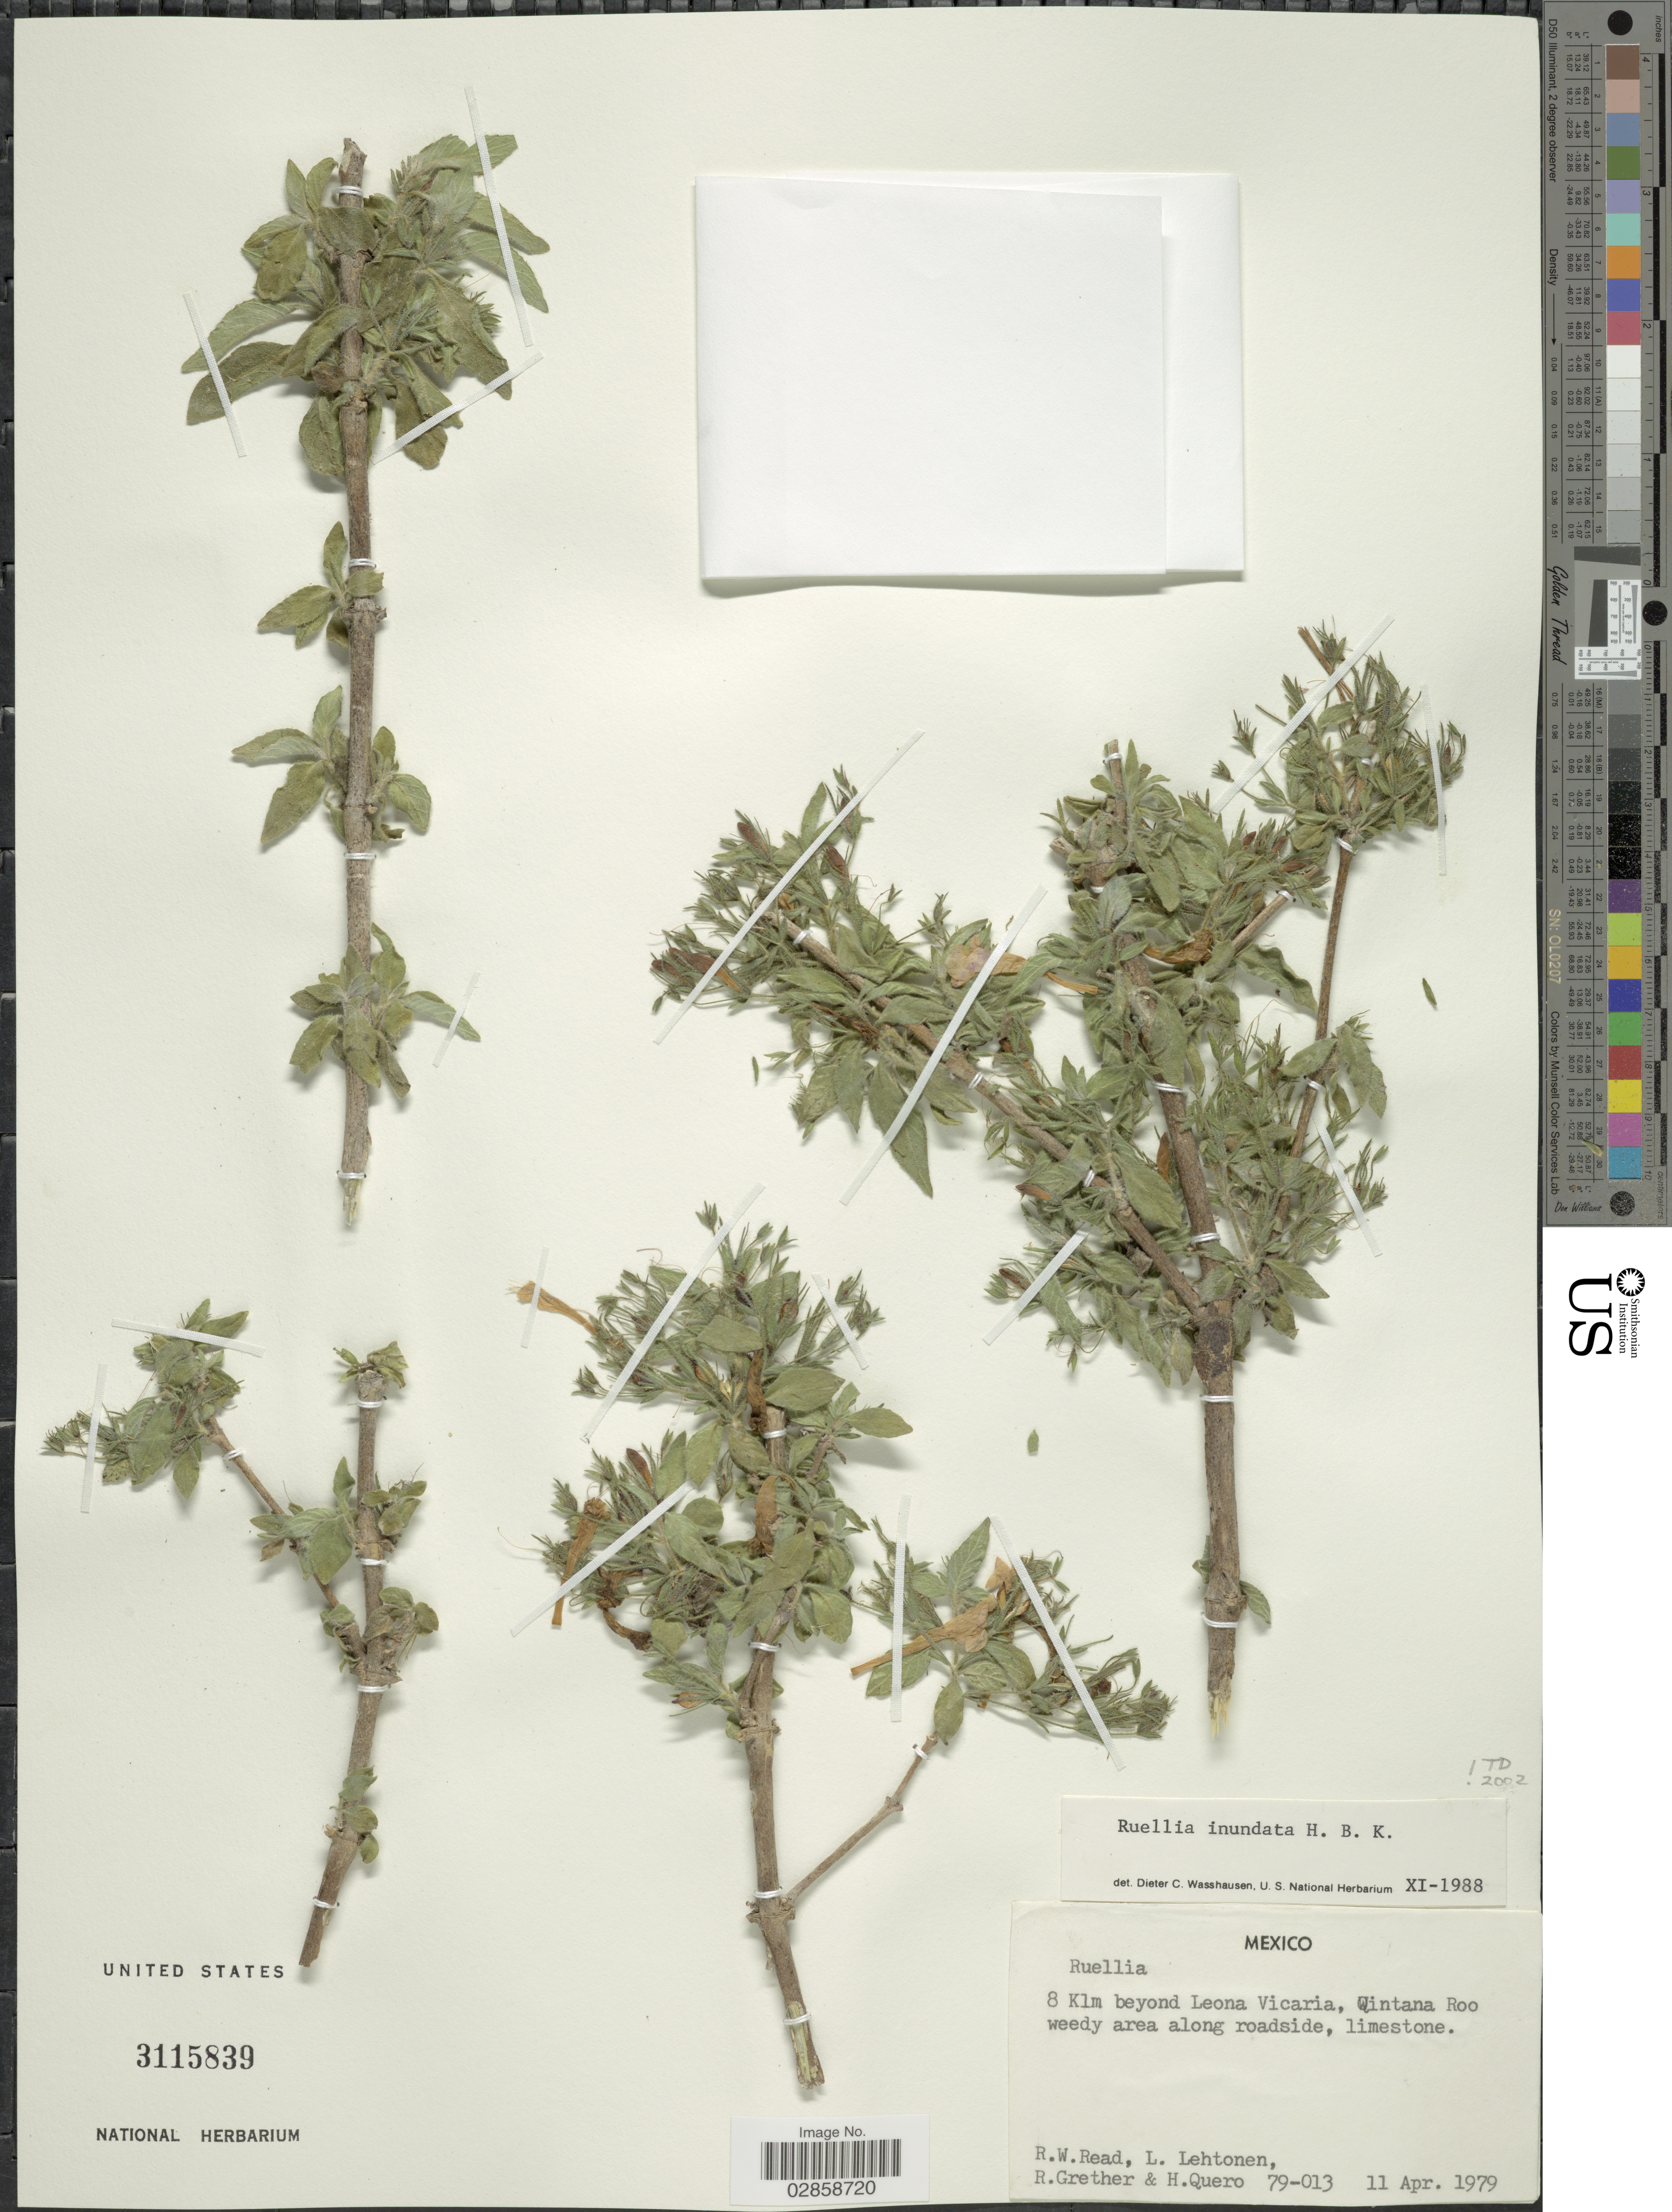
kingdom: Plantae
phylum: Tracheophyta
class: Magnoliopsida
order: Lamiales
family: Acanthaceae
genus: Ruellia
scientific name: Ruellia inundata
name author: Kunth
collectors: R. W. Read, L. Lehtonen, R. Grether & H. Quero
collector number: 79-013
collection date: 1979-04-11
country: Mexico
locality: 8 Klm beyond Leona Vicaria, Qintana Roo.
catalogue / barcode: US 3115839